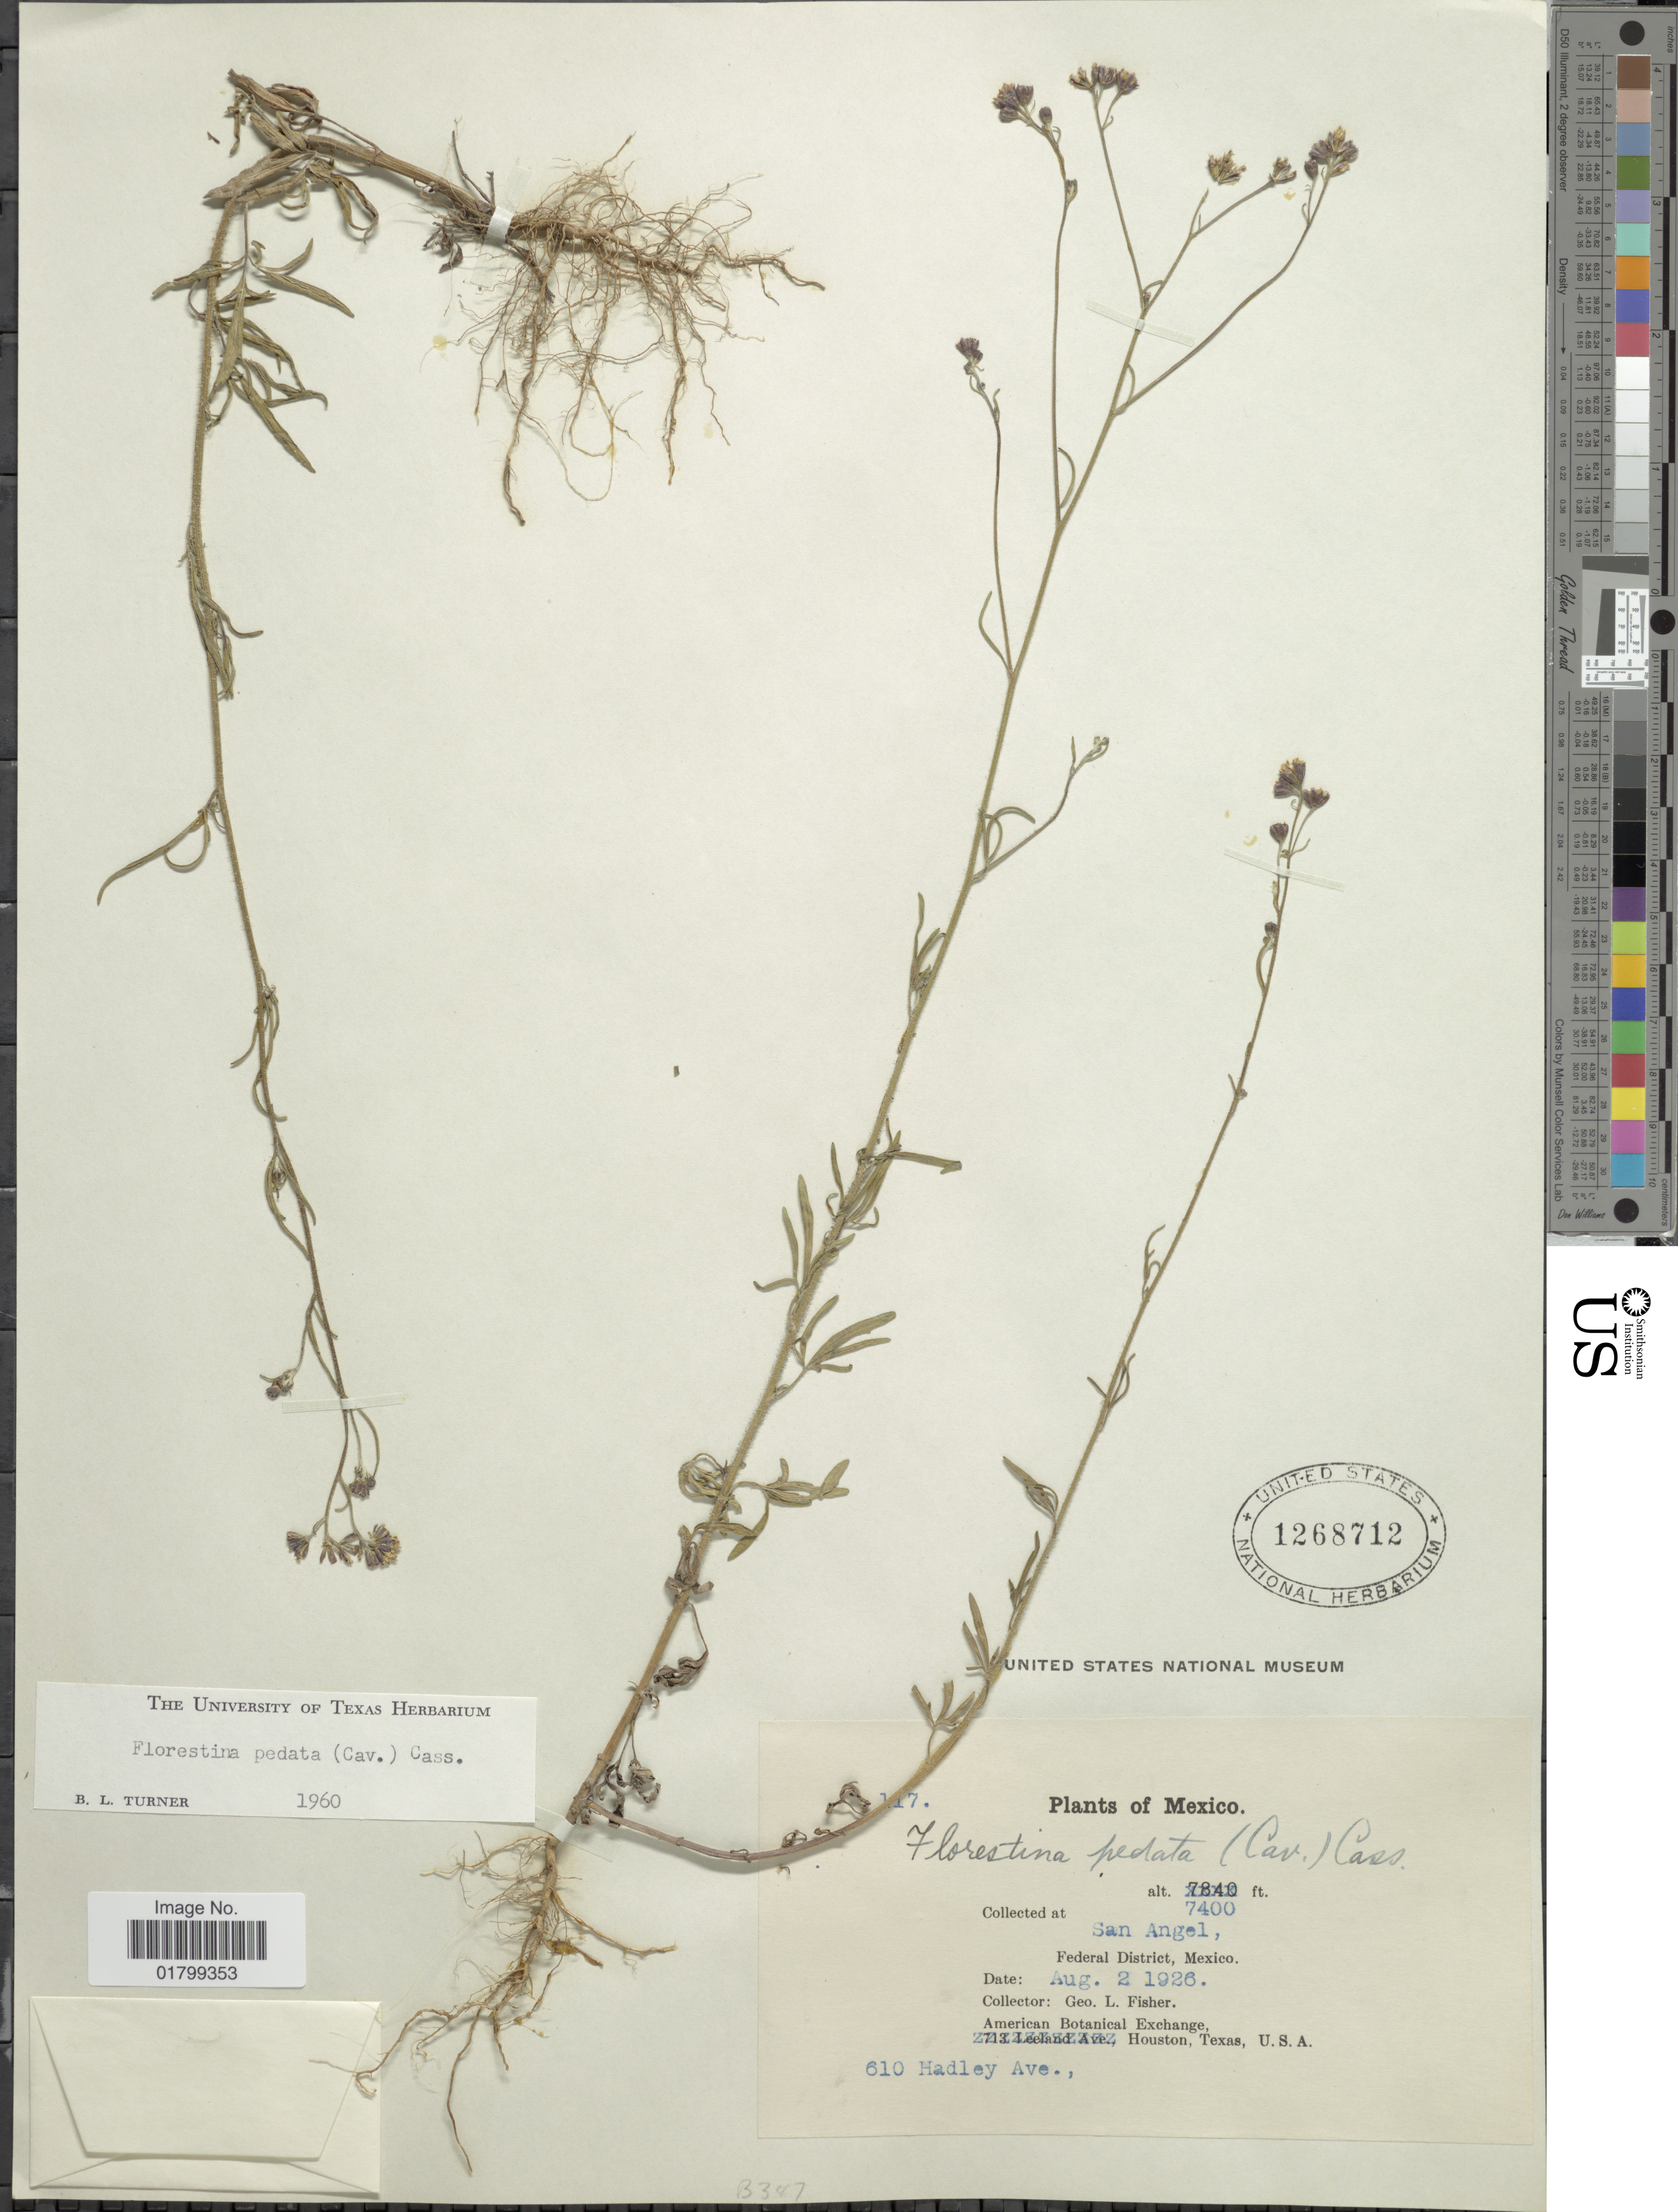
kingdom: Plantae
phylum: Tracheophyta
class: Magnoliopsida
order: Asterales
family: Asteraceae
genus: Florestina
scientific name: Florestina pedata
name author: (Cav.) Cass.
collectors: G. L. Fisher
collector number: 117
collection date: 1926-08-02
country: Mexico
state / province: Distrito Federal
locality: San Angel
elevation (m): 2256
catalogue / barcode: US 1268712